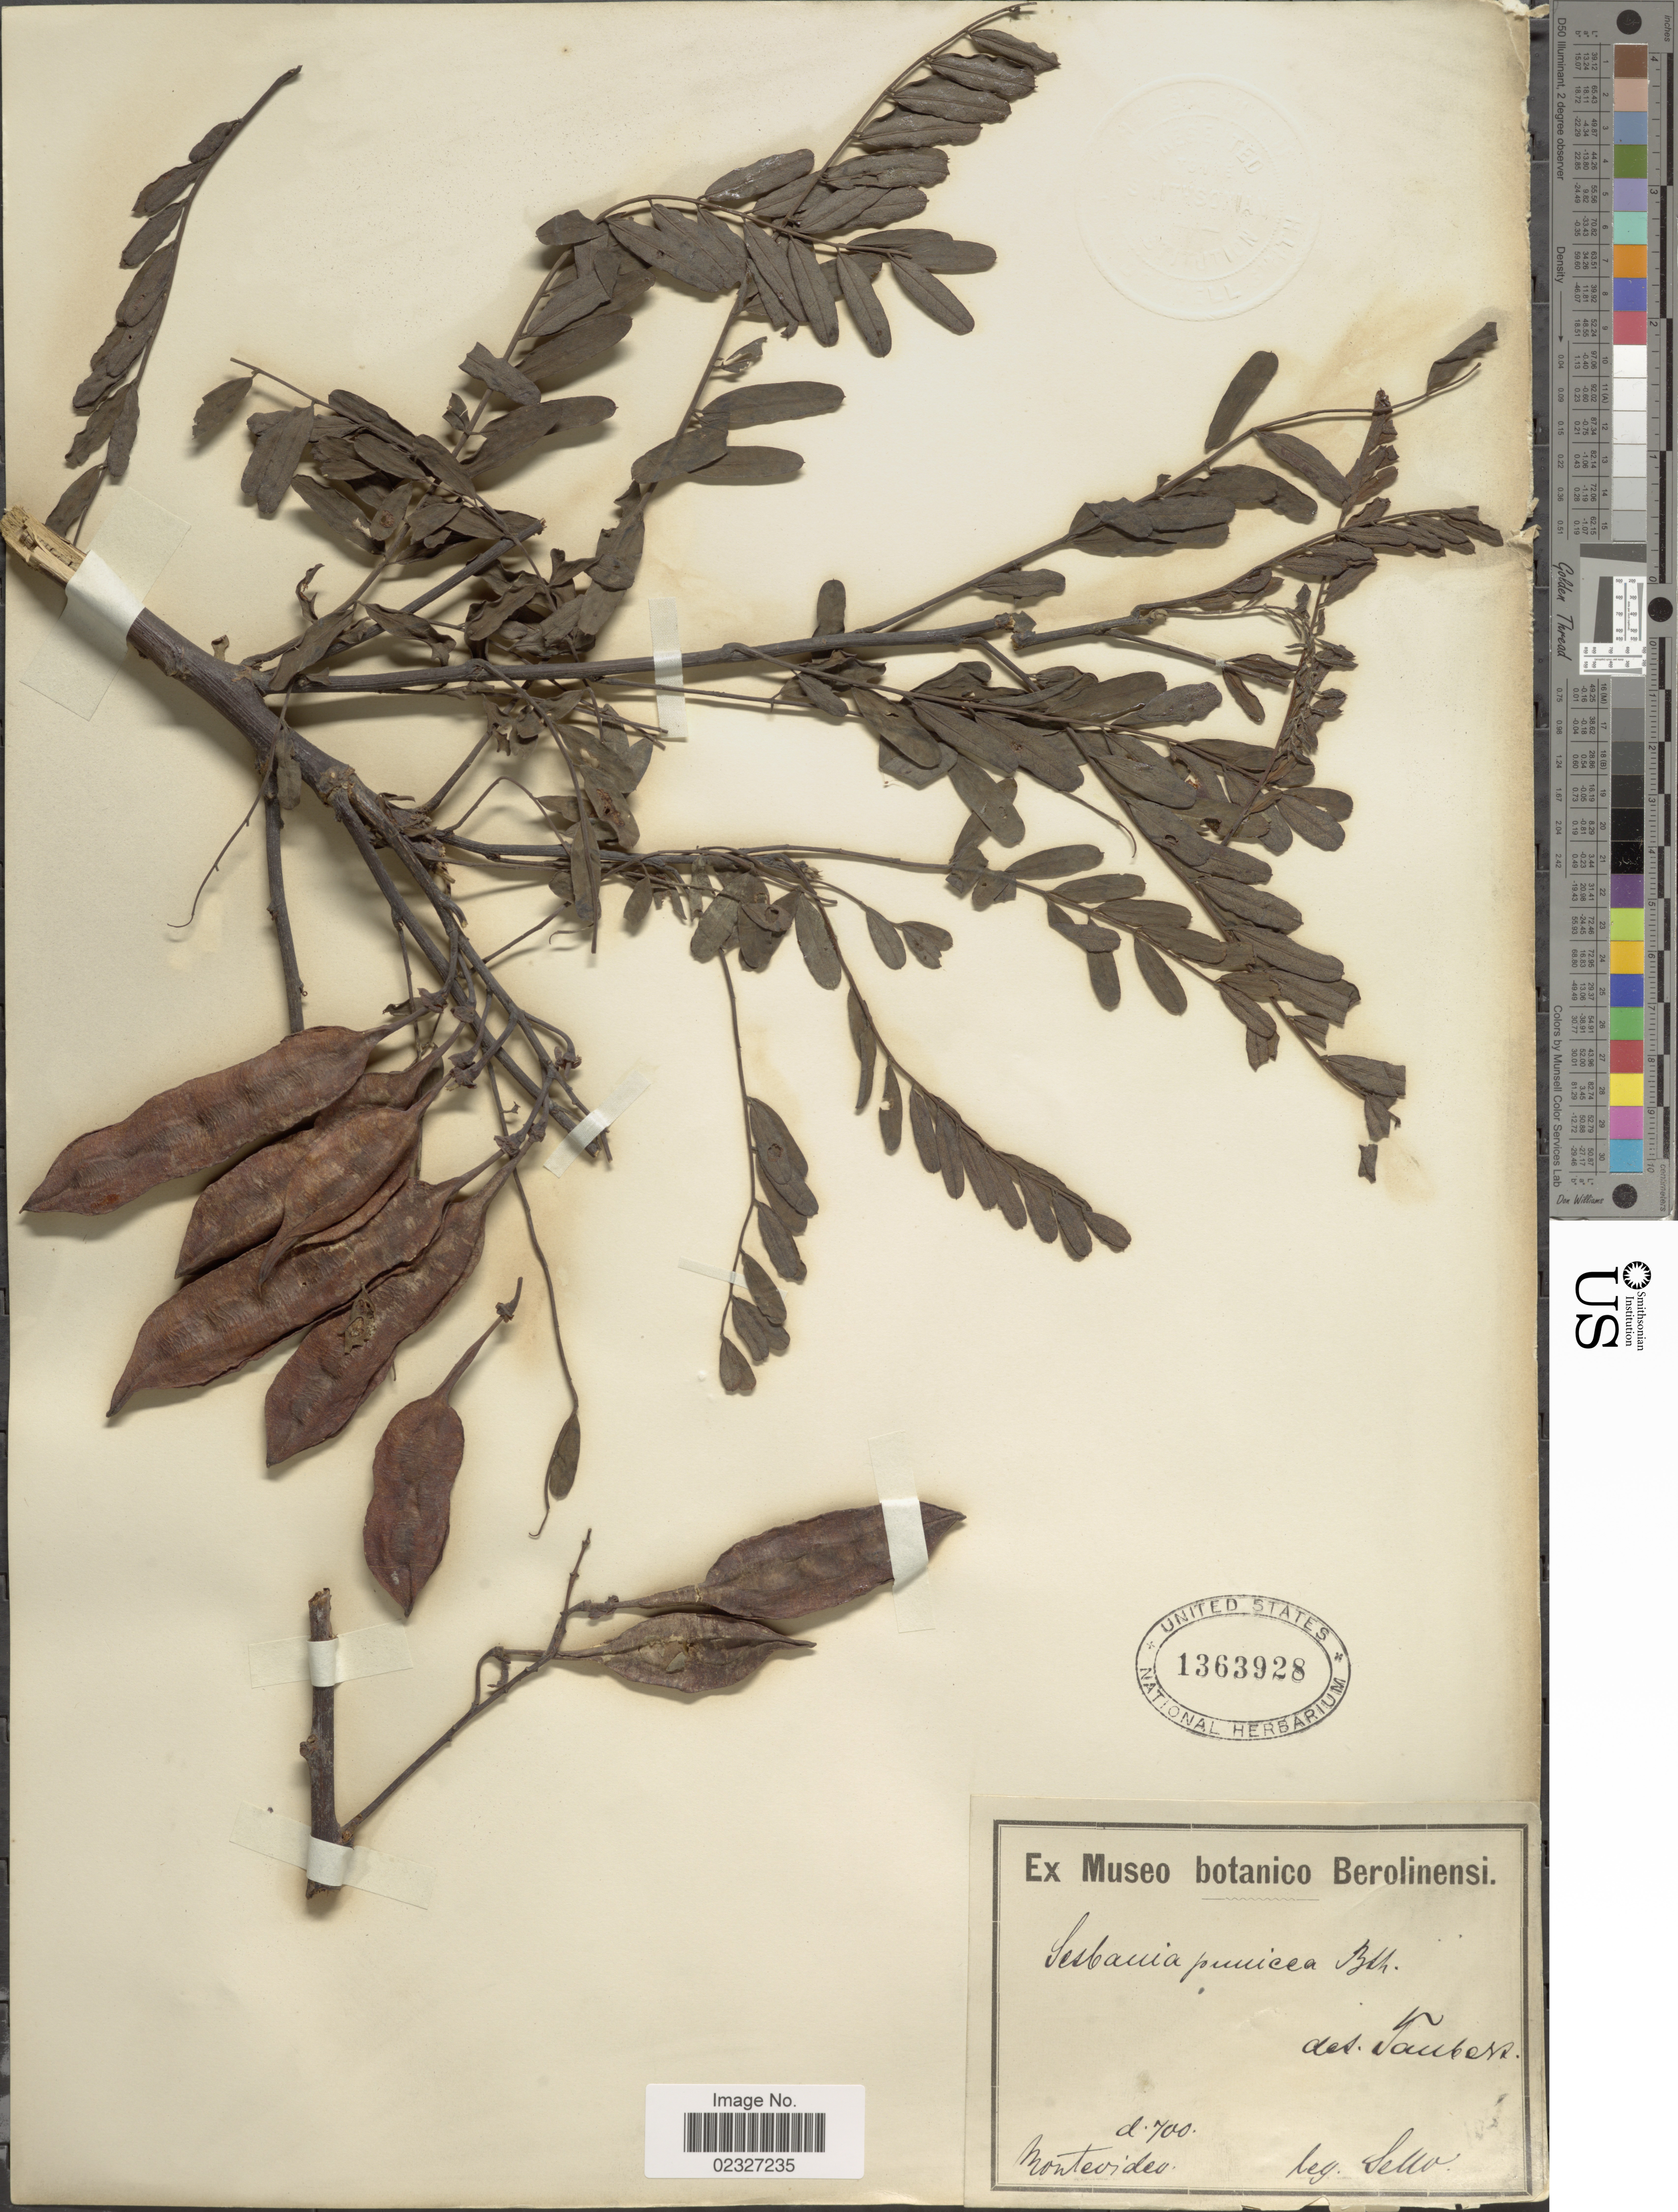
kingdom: Plantae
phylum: Tracheophyta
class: Magnoliopsida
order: Fabales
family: Fabaceae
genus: Sesbania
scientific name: Sesbania punicea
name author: (Cav.) Benth.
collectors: -. Sello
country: Uruguay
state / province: Montevideo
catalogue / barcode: US 1363928